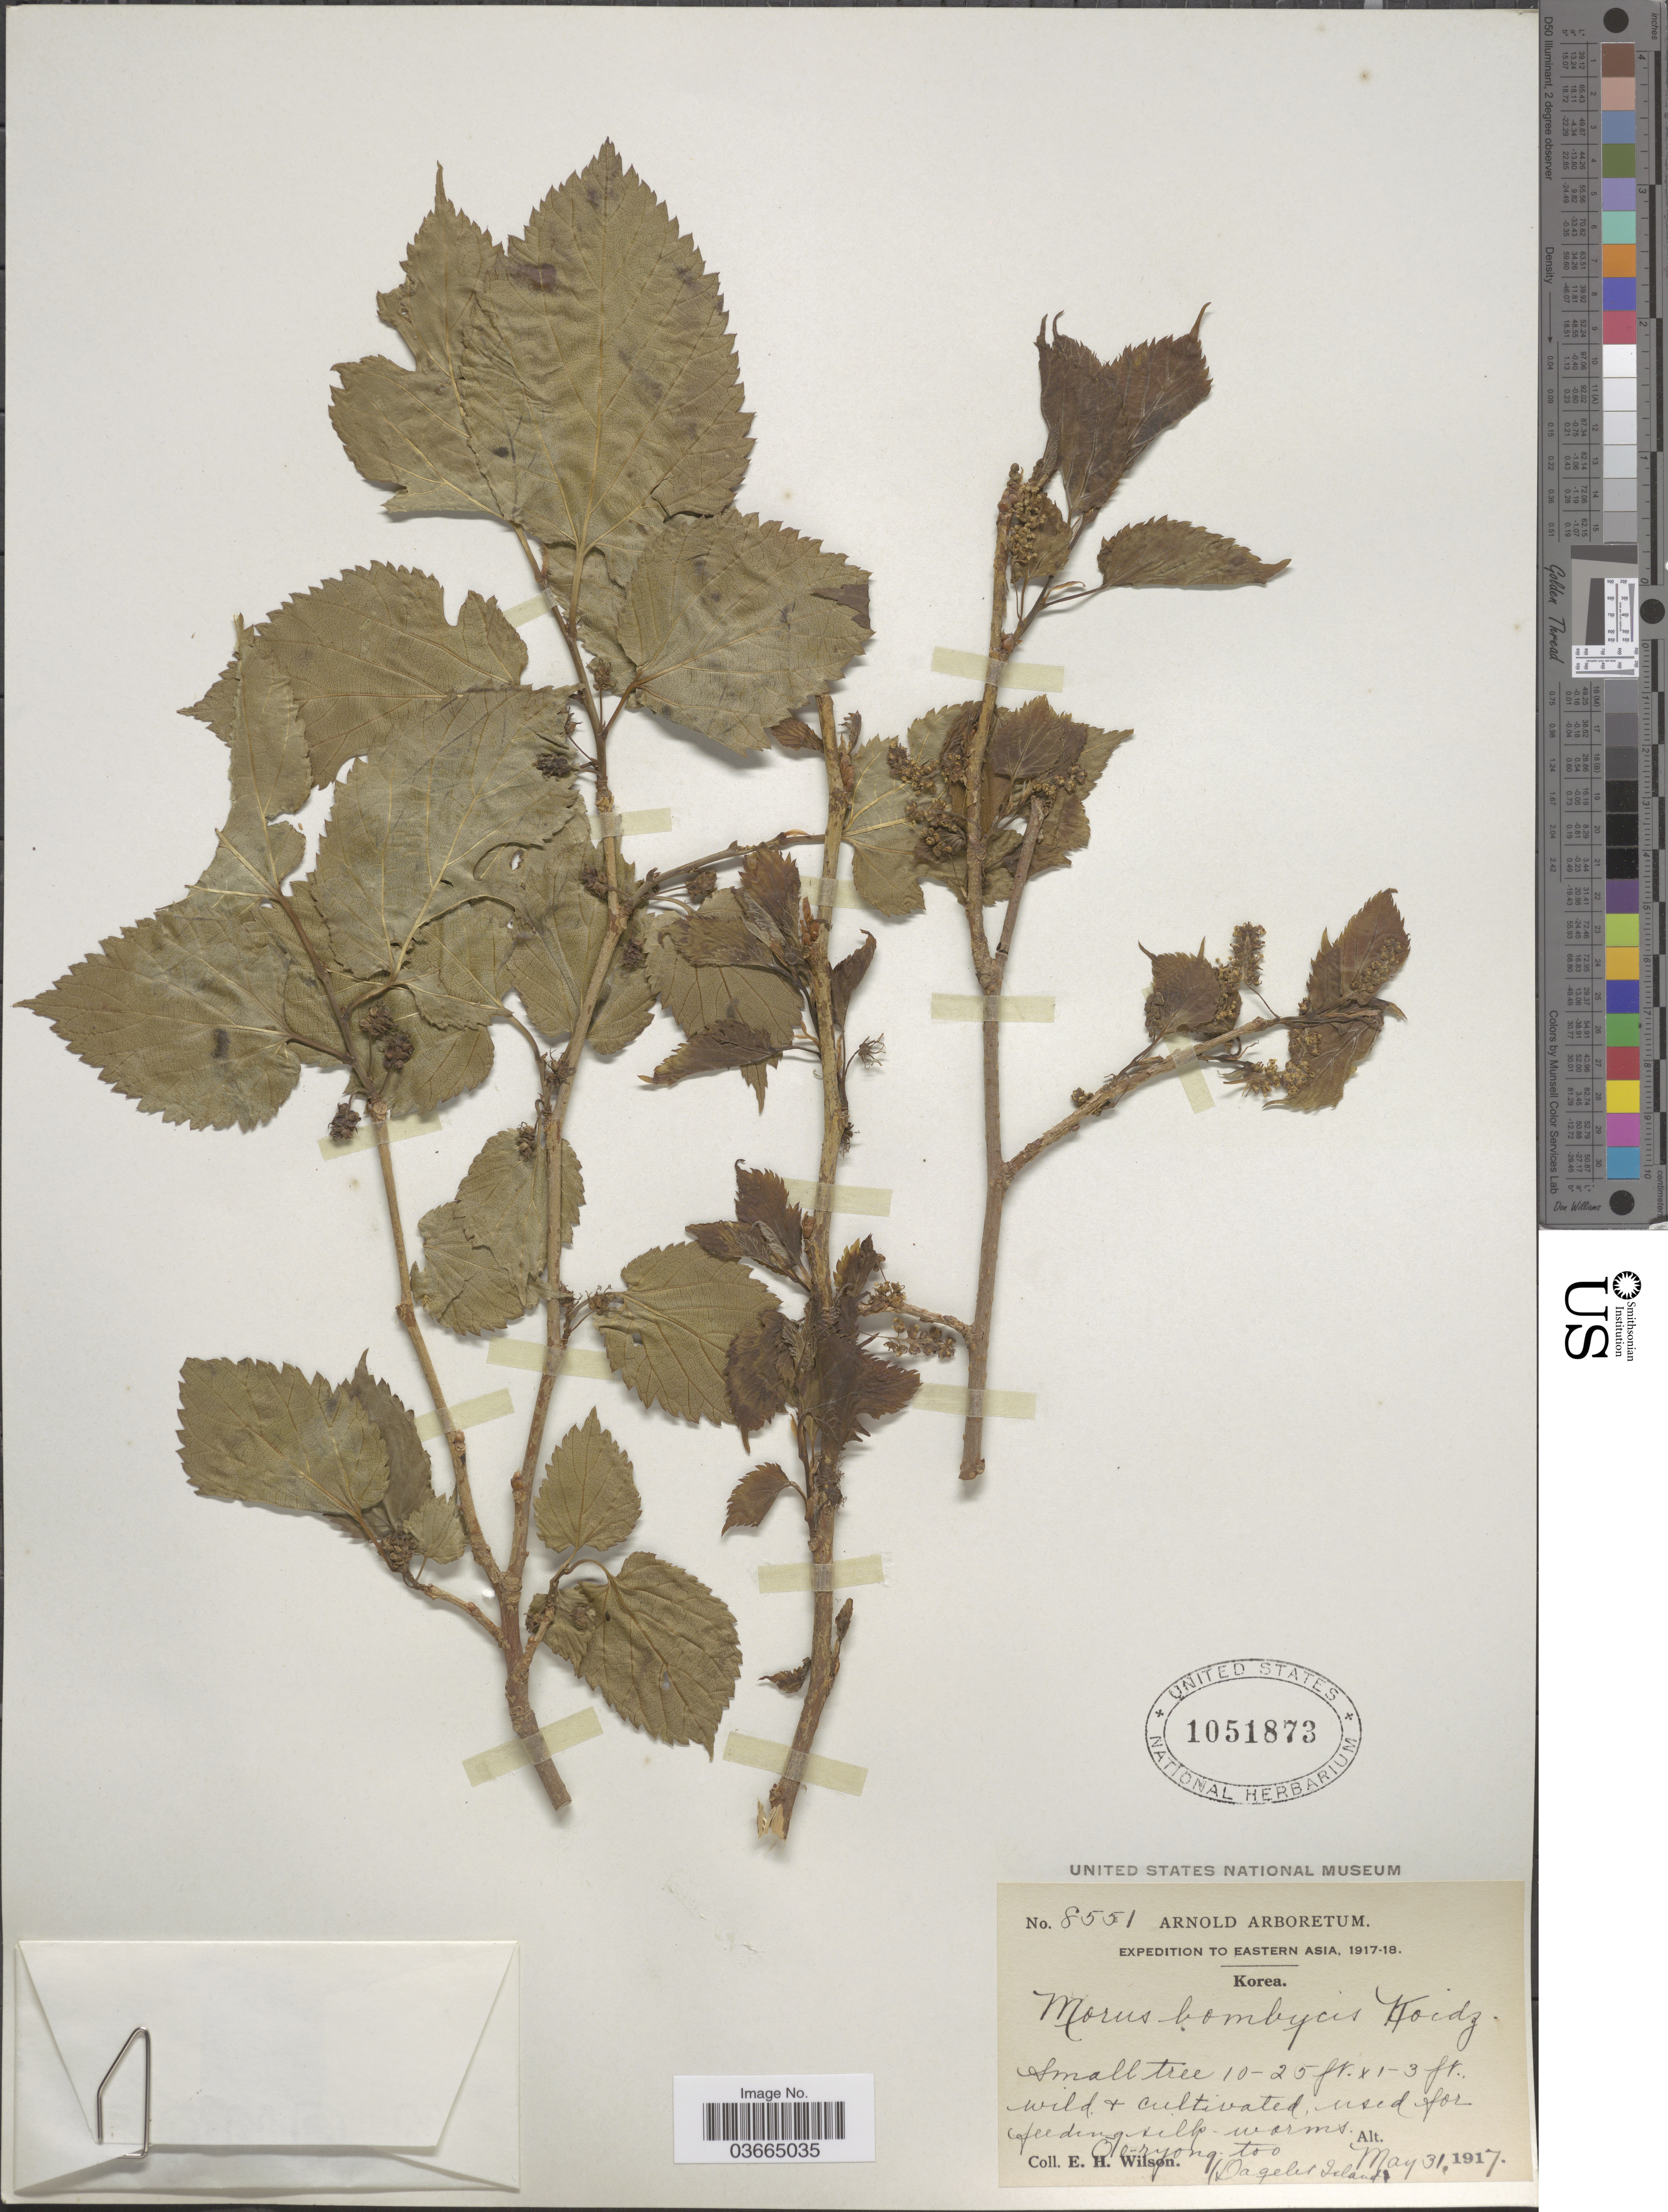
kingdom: Plantae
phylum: Tracheophyta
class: Magnoliopsida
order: Rosales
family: Moraceae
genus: Morus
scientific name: Morus bombycis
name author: Koidz.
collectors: E. Wilson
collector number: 8551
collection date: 1917-05-31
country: South Korea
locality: Eastern Asia. Korea. O o-ryong too Dagelet Island.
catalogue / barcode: US 1051873